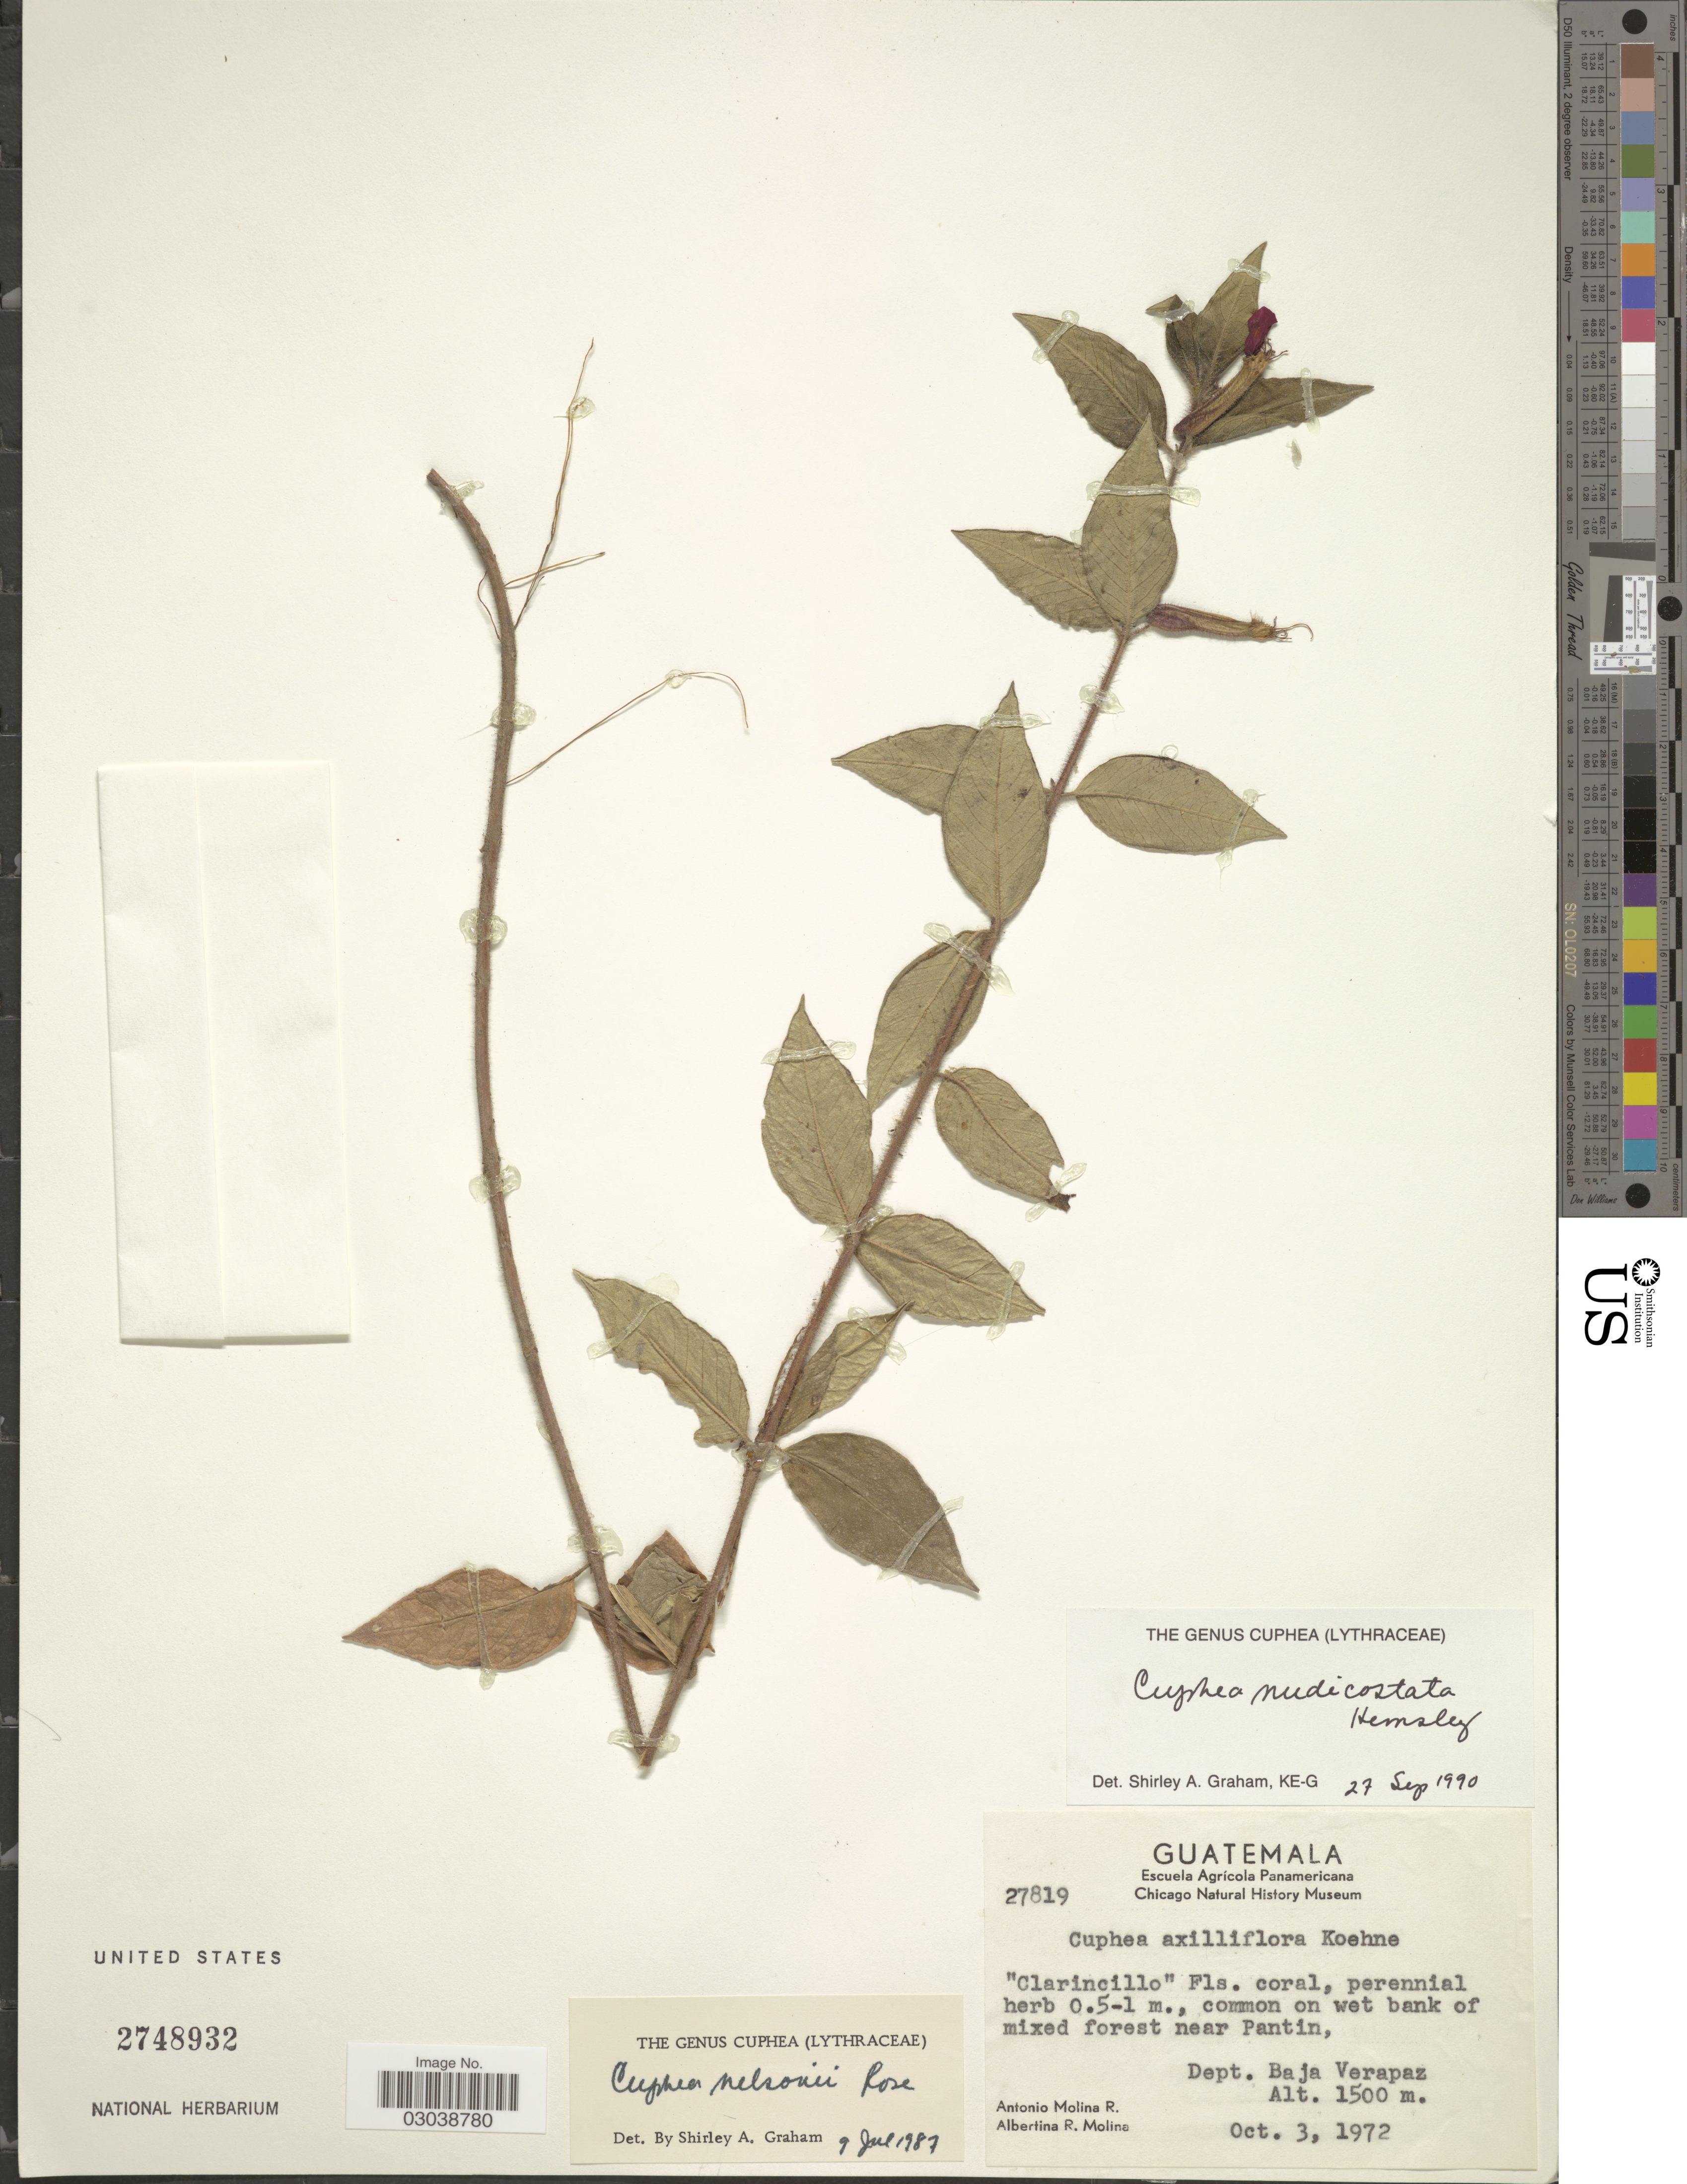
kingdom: Plantae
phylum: Tracheophyta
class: Magnoliopsida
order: Myrtales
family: Lythraceae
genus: Cuphea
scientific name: Cuphea nudicostata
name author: Hemsl.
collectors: A. Molina R. & A. R. Molina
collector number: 27819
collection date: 1972-10-03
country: Mexico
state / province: Veracruz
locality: Common on wet bank of mixed forest near Pantin, Dept. Baja Verapaz.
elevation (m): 1500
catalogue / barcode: US 2748932